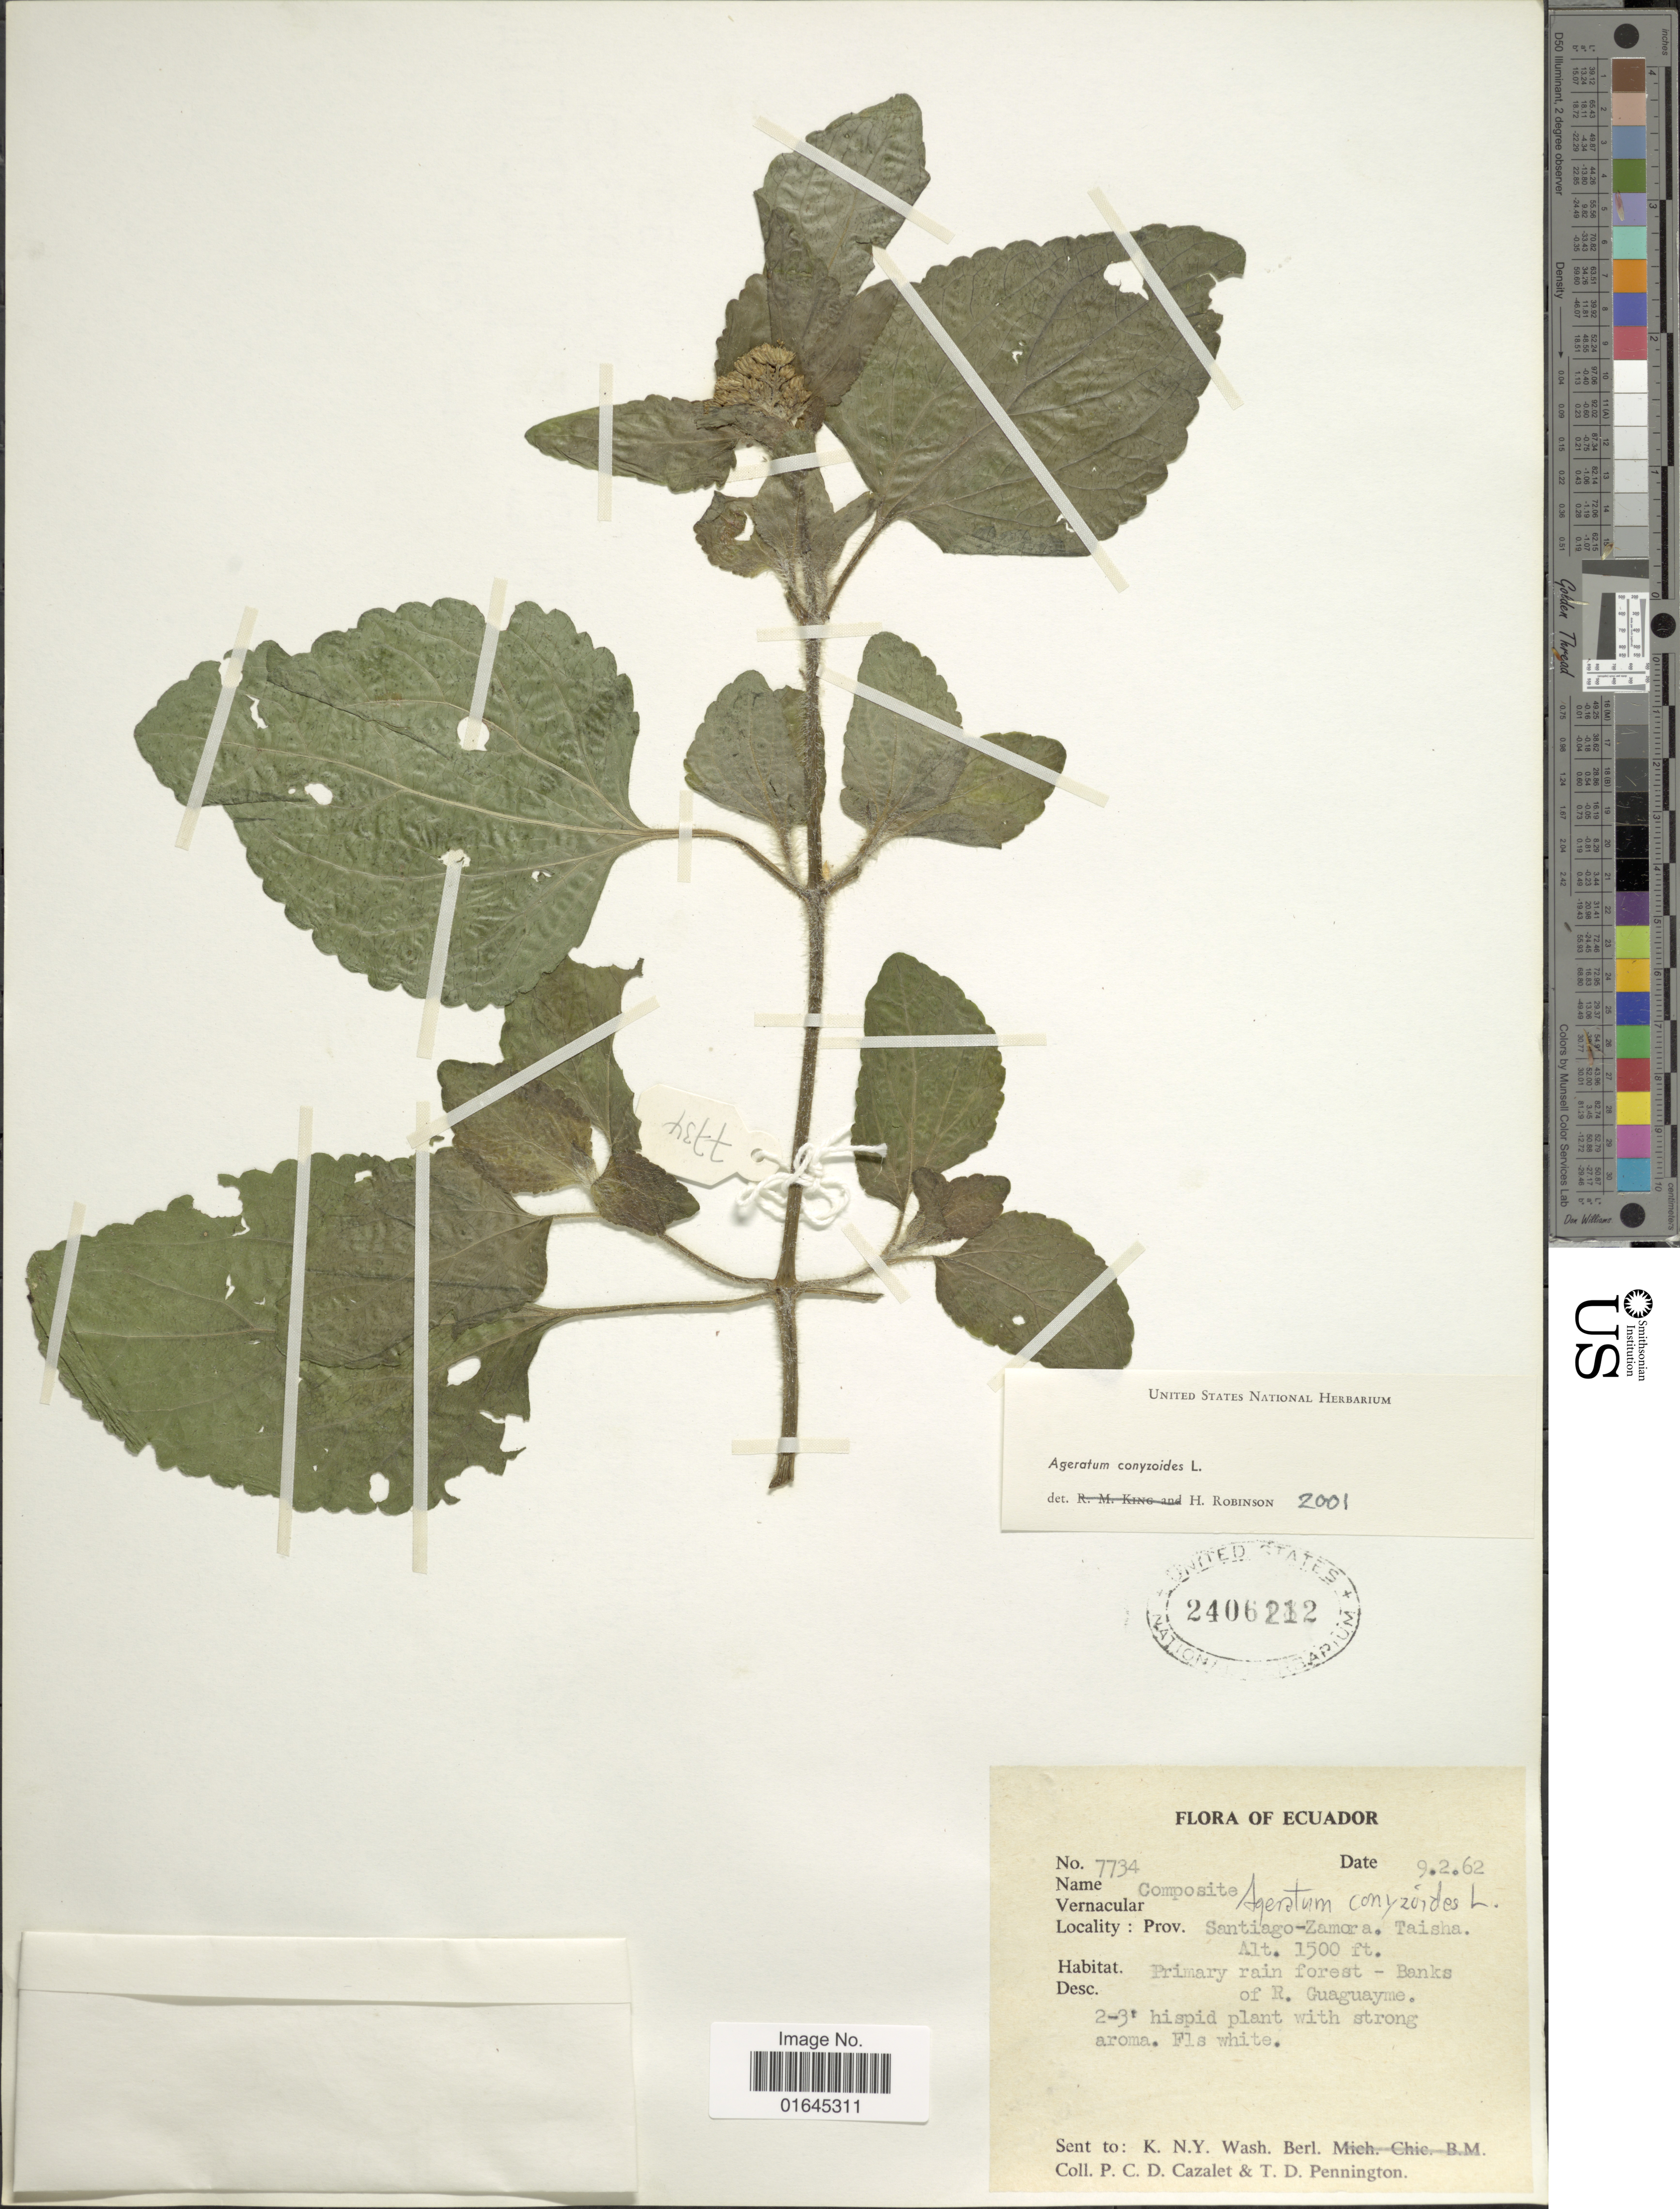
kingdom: Plantae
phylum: Tracheophyta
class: Magnoliopsida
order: Asterales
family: Asteraceae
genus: Ageratum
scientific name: Ageratum conyzoides subsp. conyzoides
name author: L.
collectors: P. C. D. Cazalet & T. D. Pennington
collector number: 7734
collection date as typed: Transcribed d/m/y: 9/2/62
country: Ecuador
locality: Prov. Santiago-Zamora, Taisha, Primary rain forest - Banks of R. Guaguayme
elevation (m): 457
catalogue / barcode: US 2406212